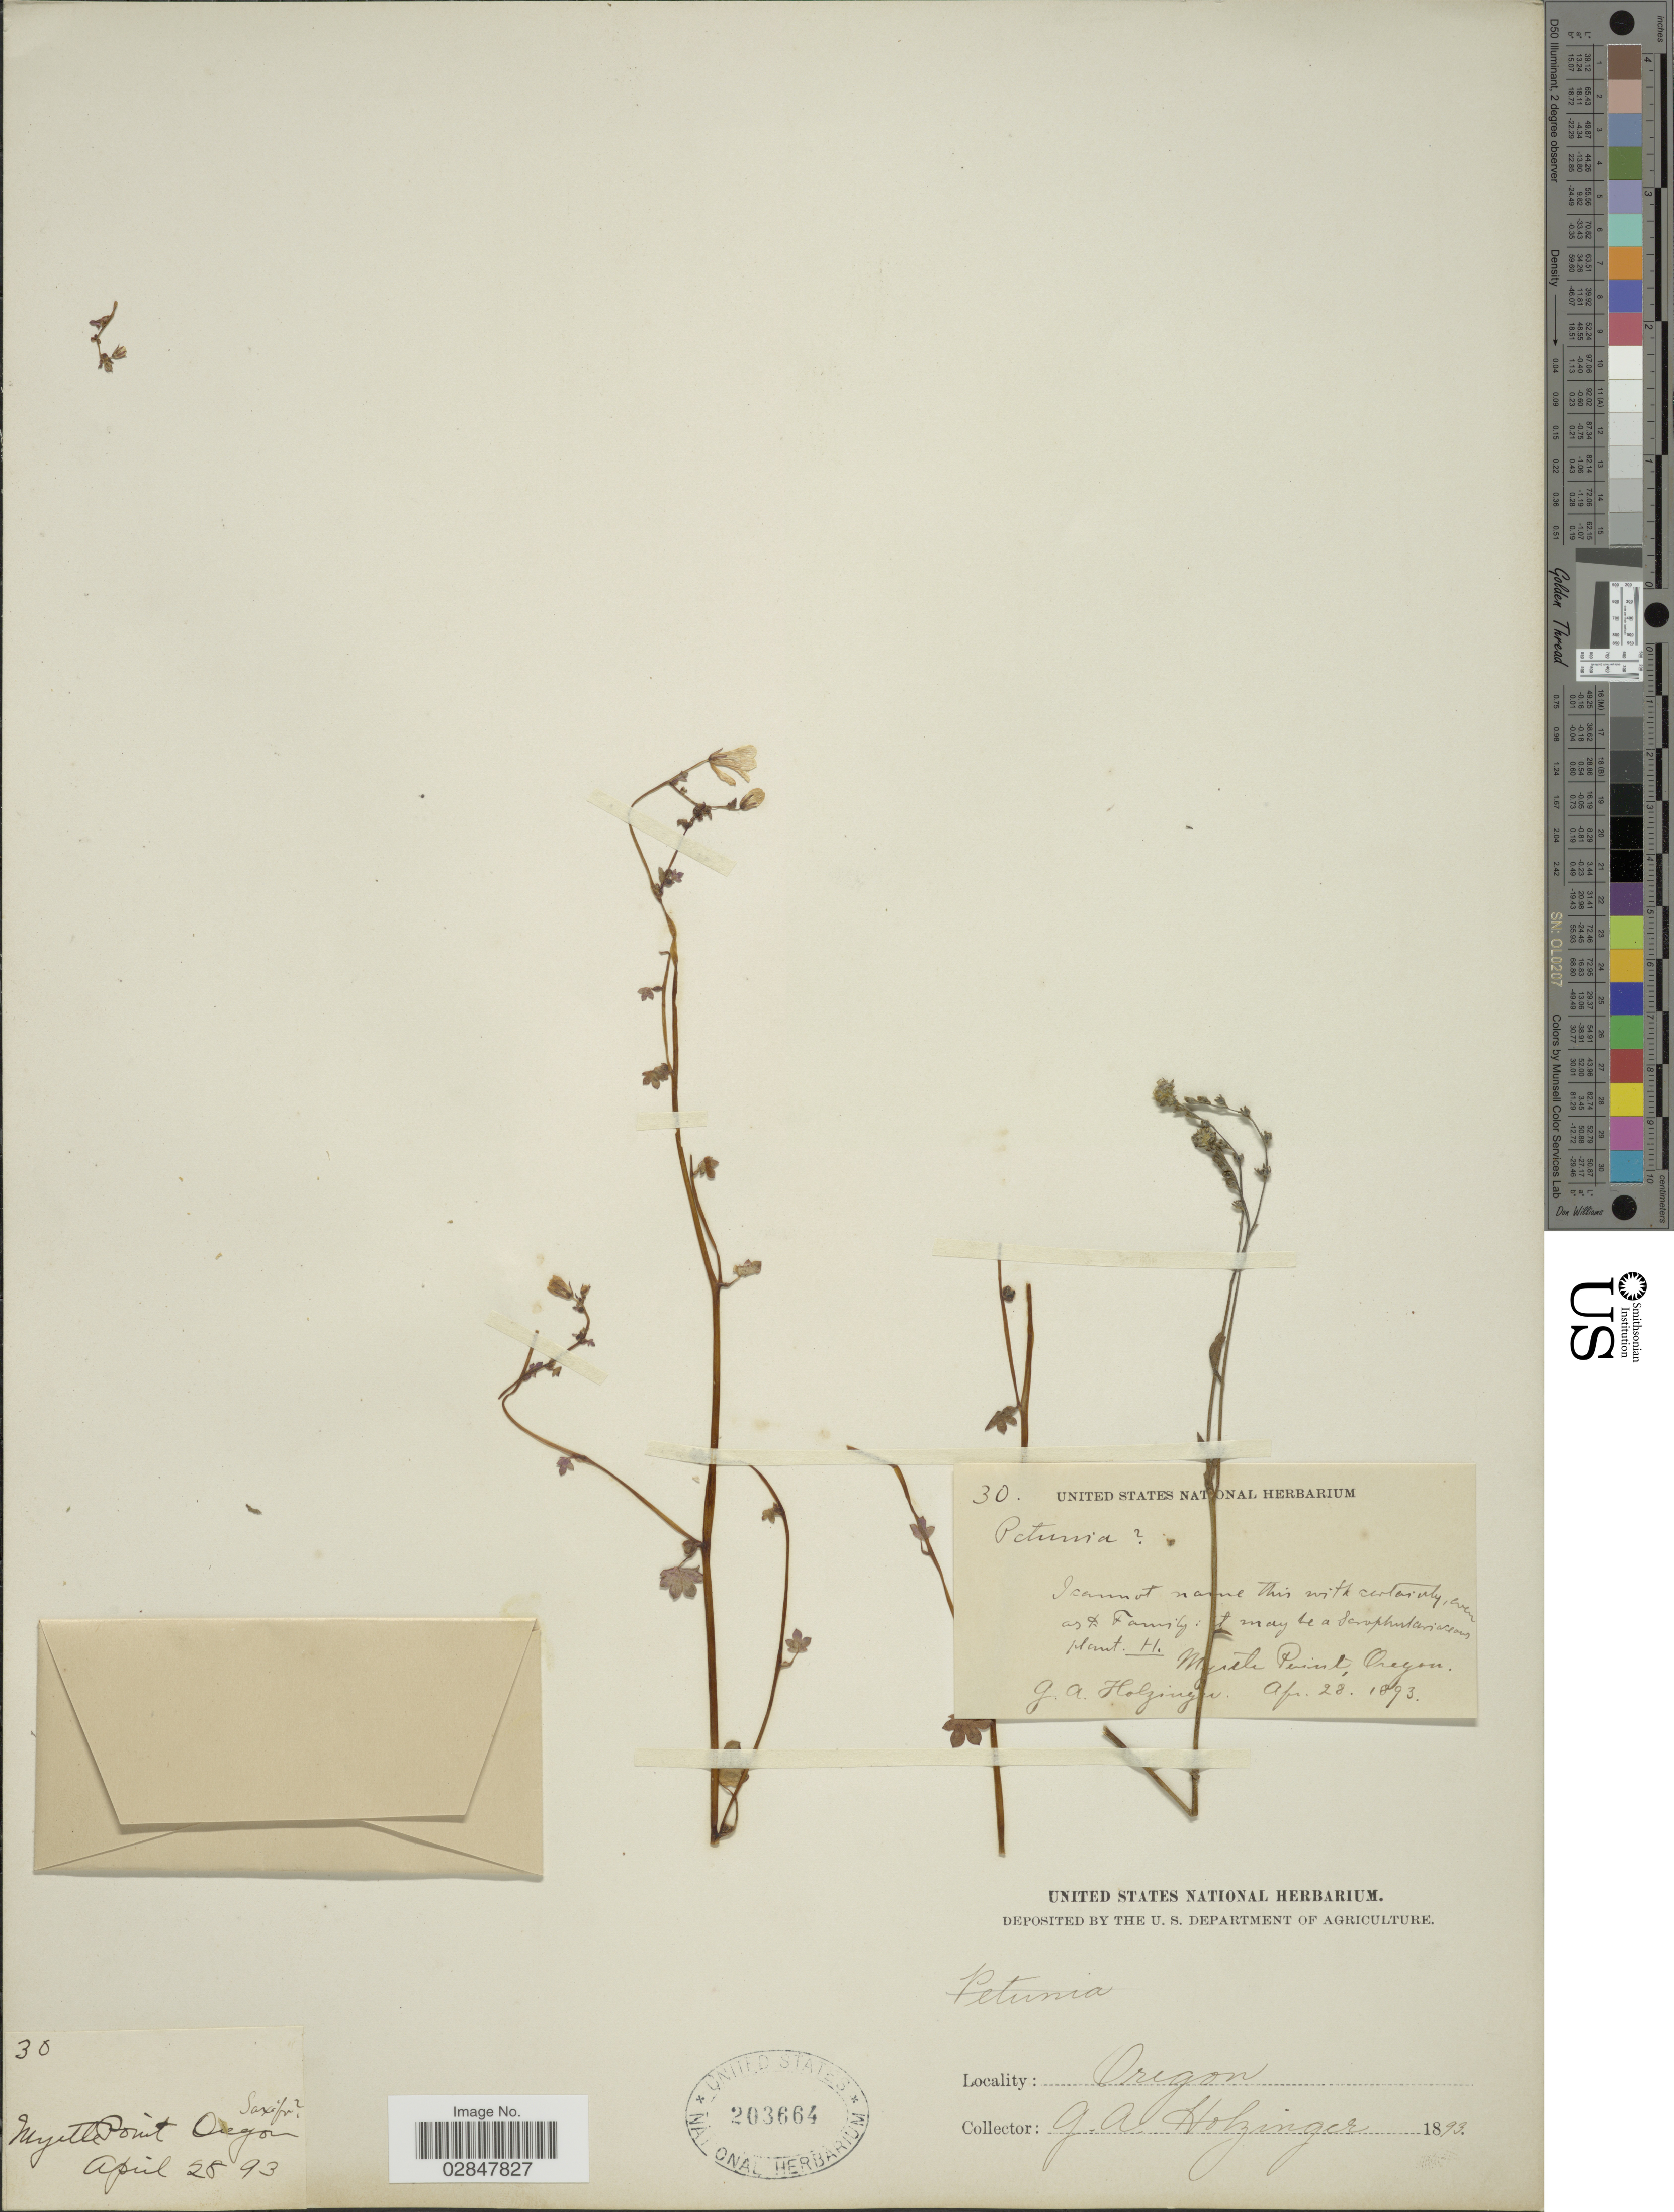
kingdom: Plantae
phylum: Tracheophyta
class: Magnoliopsida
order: Solanales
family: Solanaceae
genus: Petunia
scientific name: Petunia violacea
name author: Lindl.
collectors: G. A. Holzinger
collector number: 30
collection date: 1893-04-25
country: United States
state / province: Oregon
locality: Myrtle Point.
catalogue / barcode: US 203664